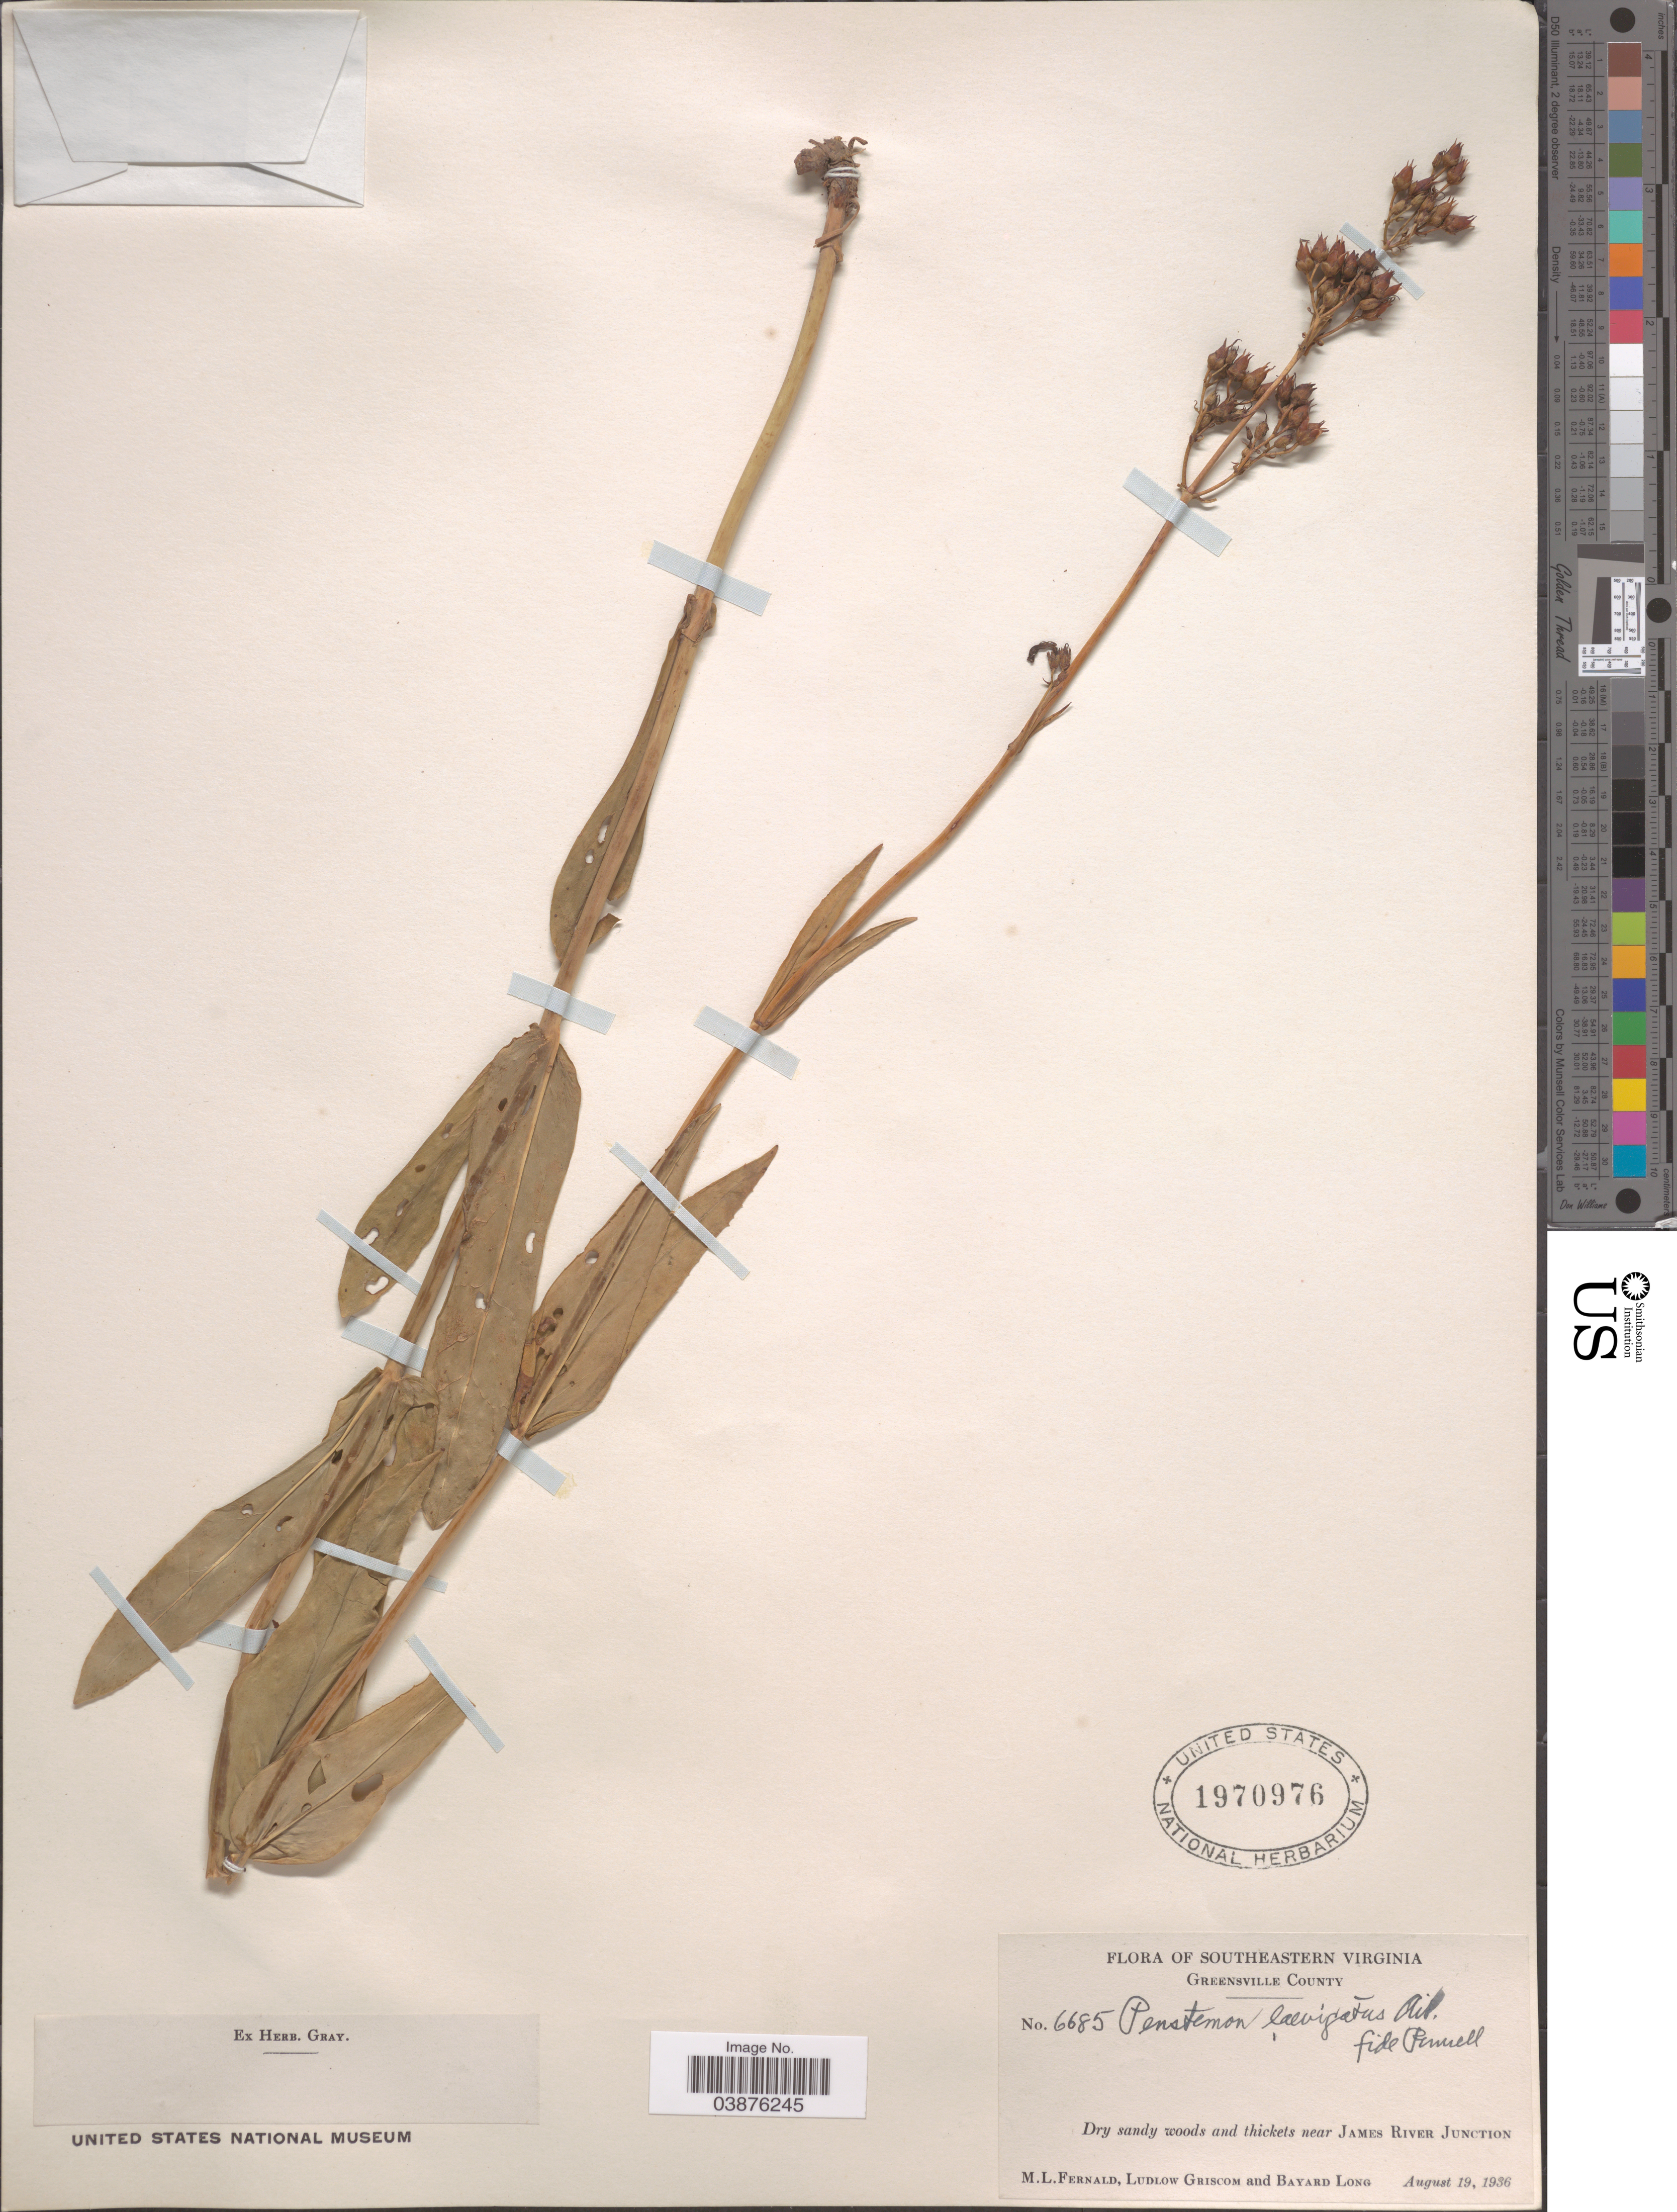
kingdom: Plantae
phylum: Tracheophyta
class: Magnoliopsida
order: Lamiales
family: Plantaginaceae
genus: Penstemon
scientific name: Penstemon laevigatus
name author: Aiton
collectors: M. L. Fernald, L. Griscom & B. Long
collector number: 6685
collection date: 1936-08-19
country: United States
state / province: Virginia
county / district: Greensville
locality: Southeastern Virginia. Greensville County. Dry sandy woods and thickets near James River Junction.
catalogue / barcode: US 1970976